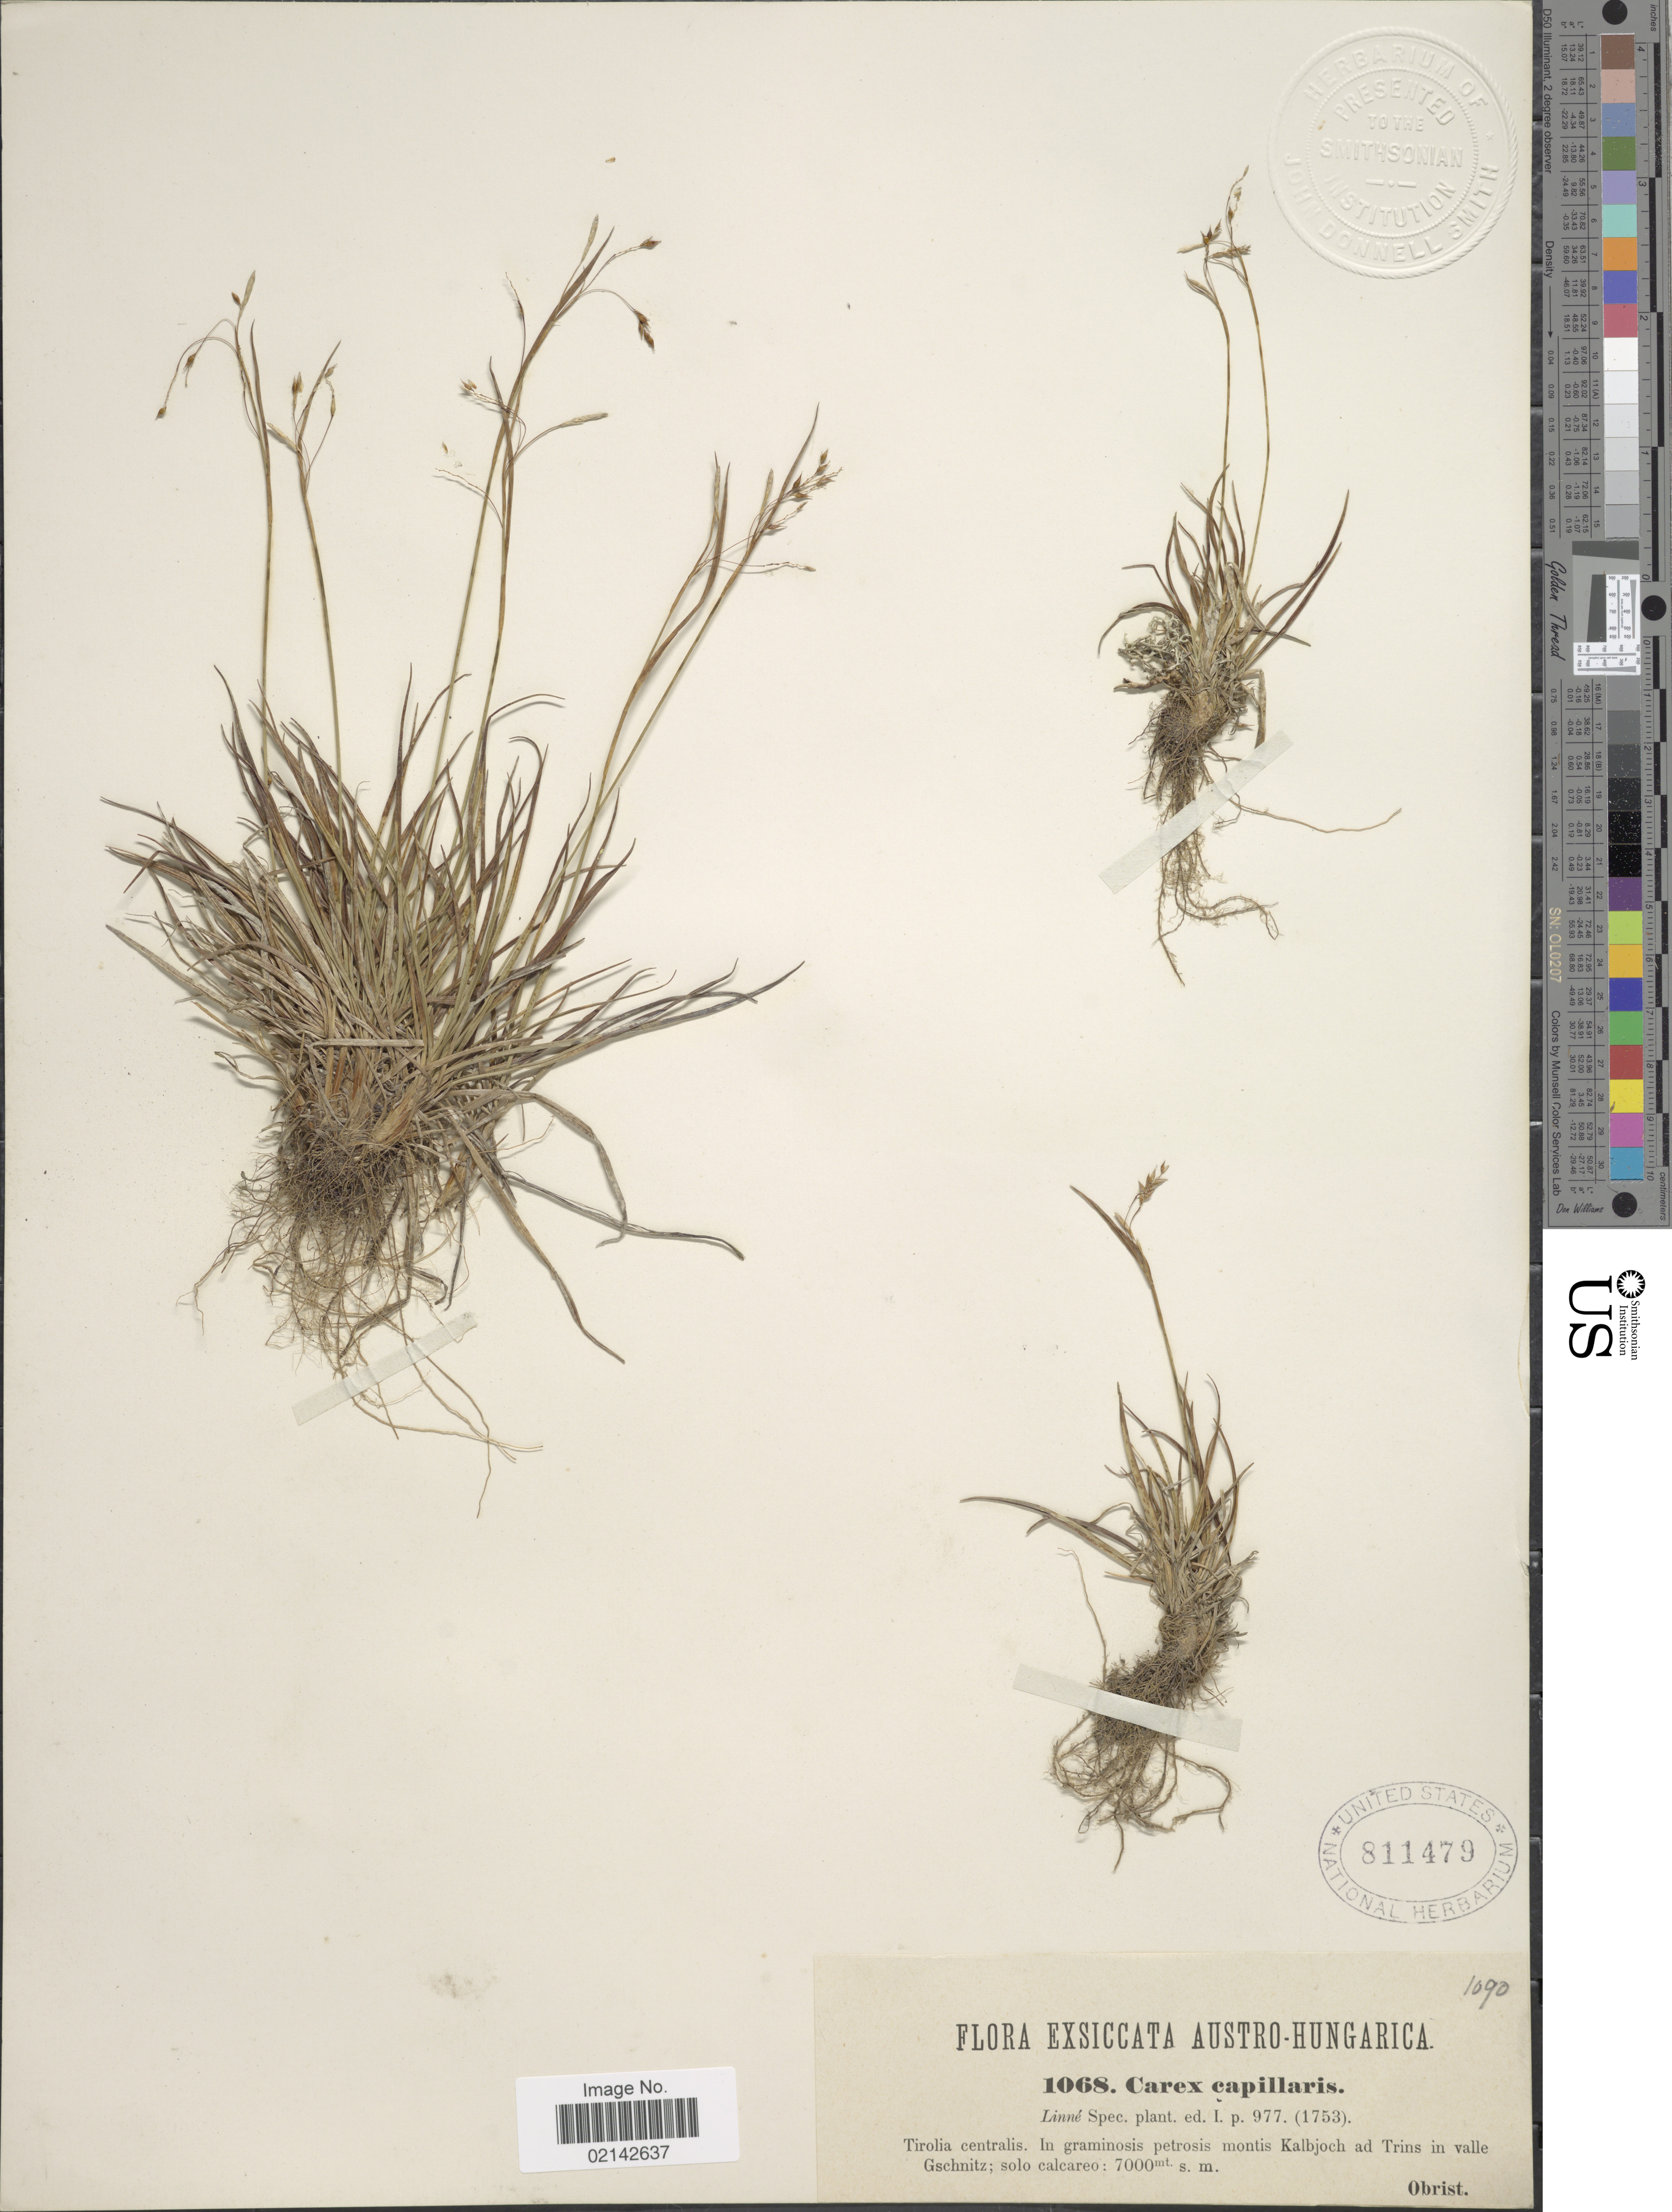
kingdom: Plantae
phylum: Tracheophyta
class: Liliopsida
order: Poales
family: Cyperaceae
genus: Carex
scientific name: Carex capillaris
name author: L.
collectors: -. Obrist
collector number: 1090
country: Austria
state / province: Tirol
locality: Austro-Hungarica, Tirolia centralis, in graminosis petrosis montis Kalbjoch ad Trins in valle Gscnitz.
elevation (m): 7000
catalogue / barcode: US 811479